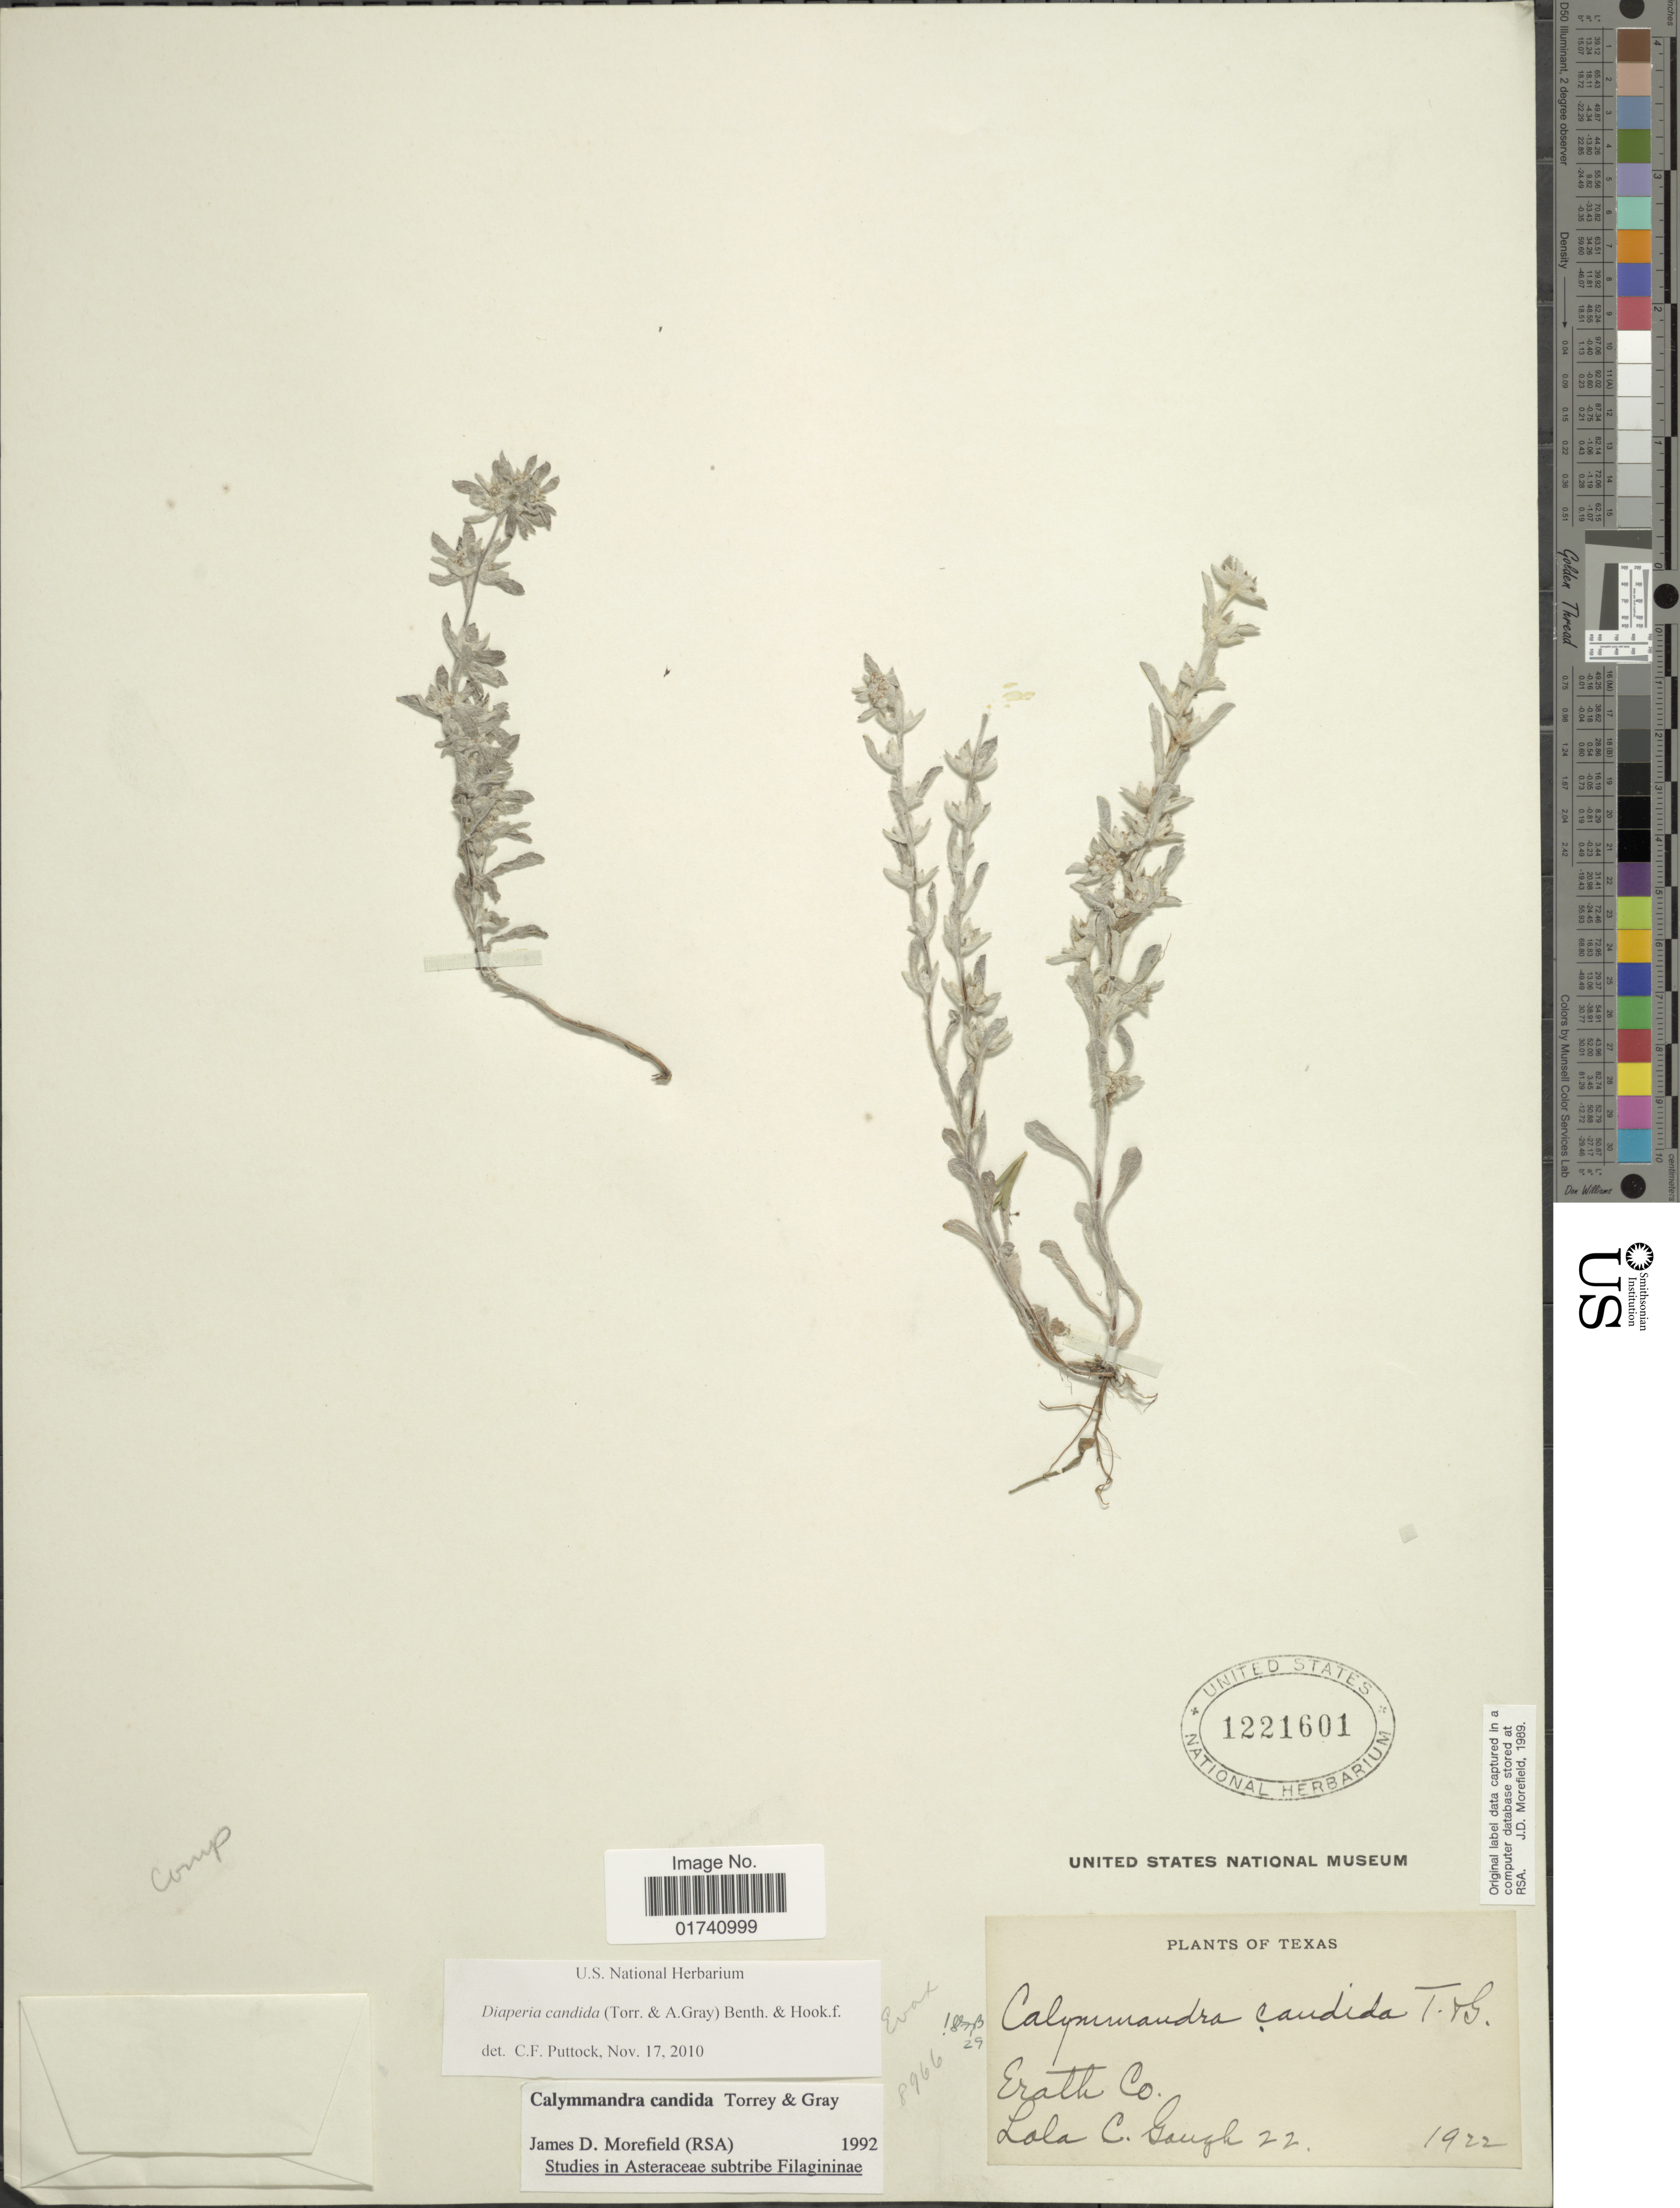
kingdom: Plantae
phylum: Tracheophyta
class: Magnoliopsida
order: Asterales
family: Asteraceae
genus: Diaperia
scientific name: Diaperia candida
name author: (Torr. & A. Gray) Benth. & Hook. f.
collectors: L. Gaugh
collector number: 22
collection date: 1922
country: United States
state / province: Texas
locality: Erath Co.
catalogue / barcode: US 1221601